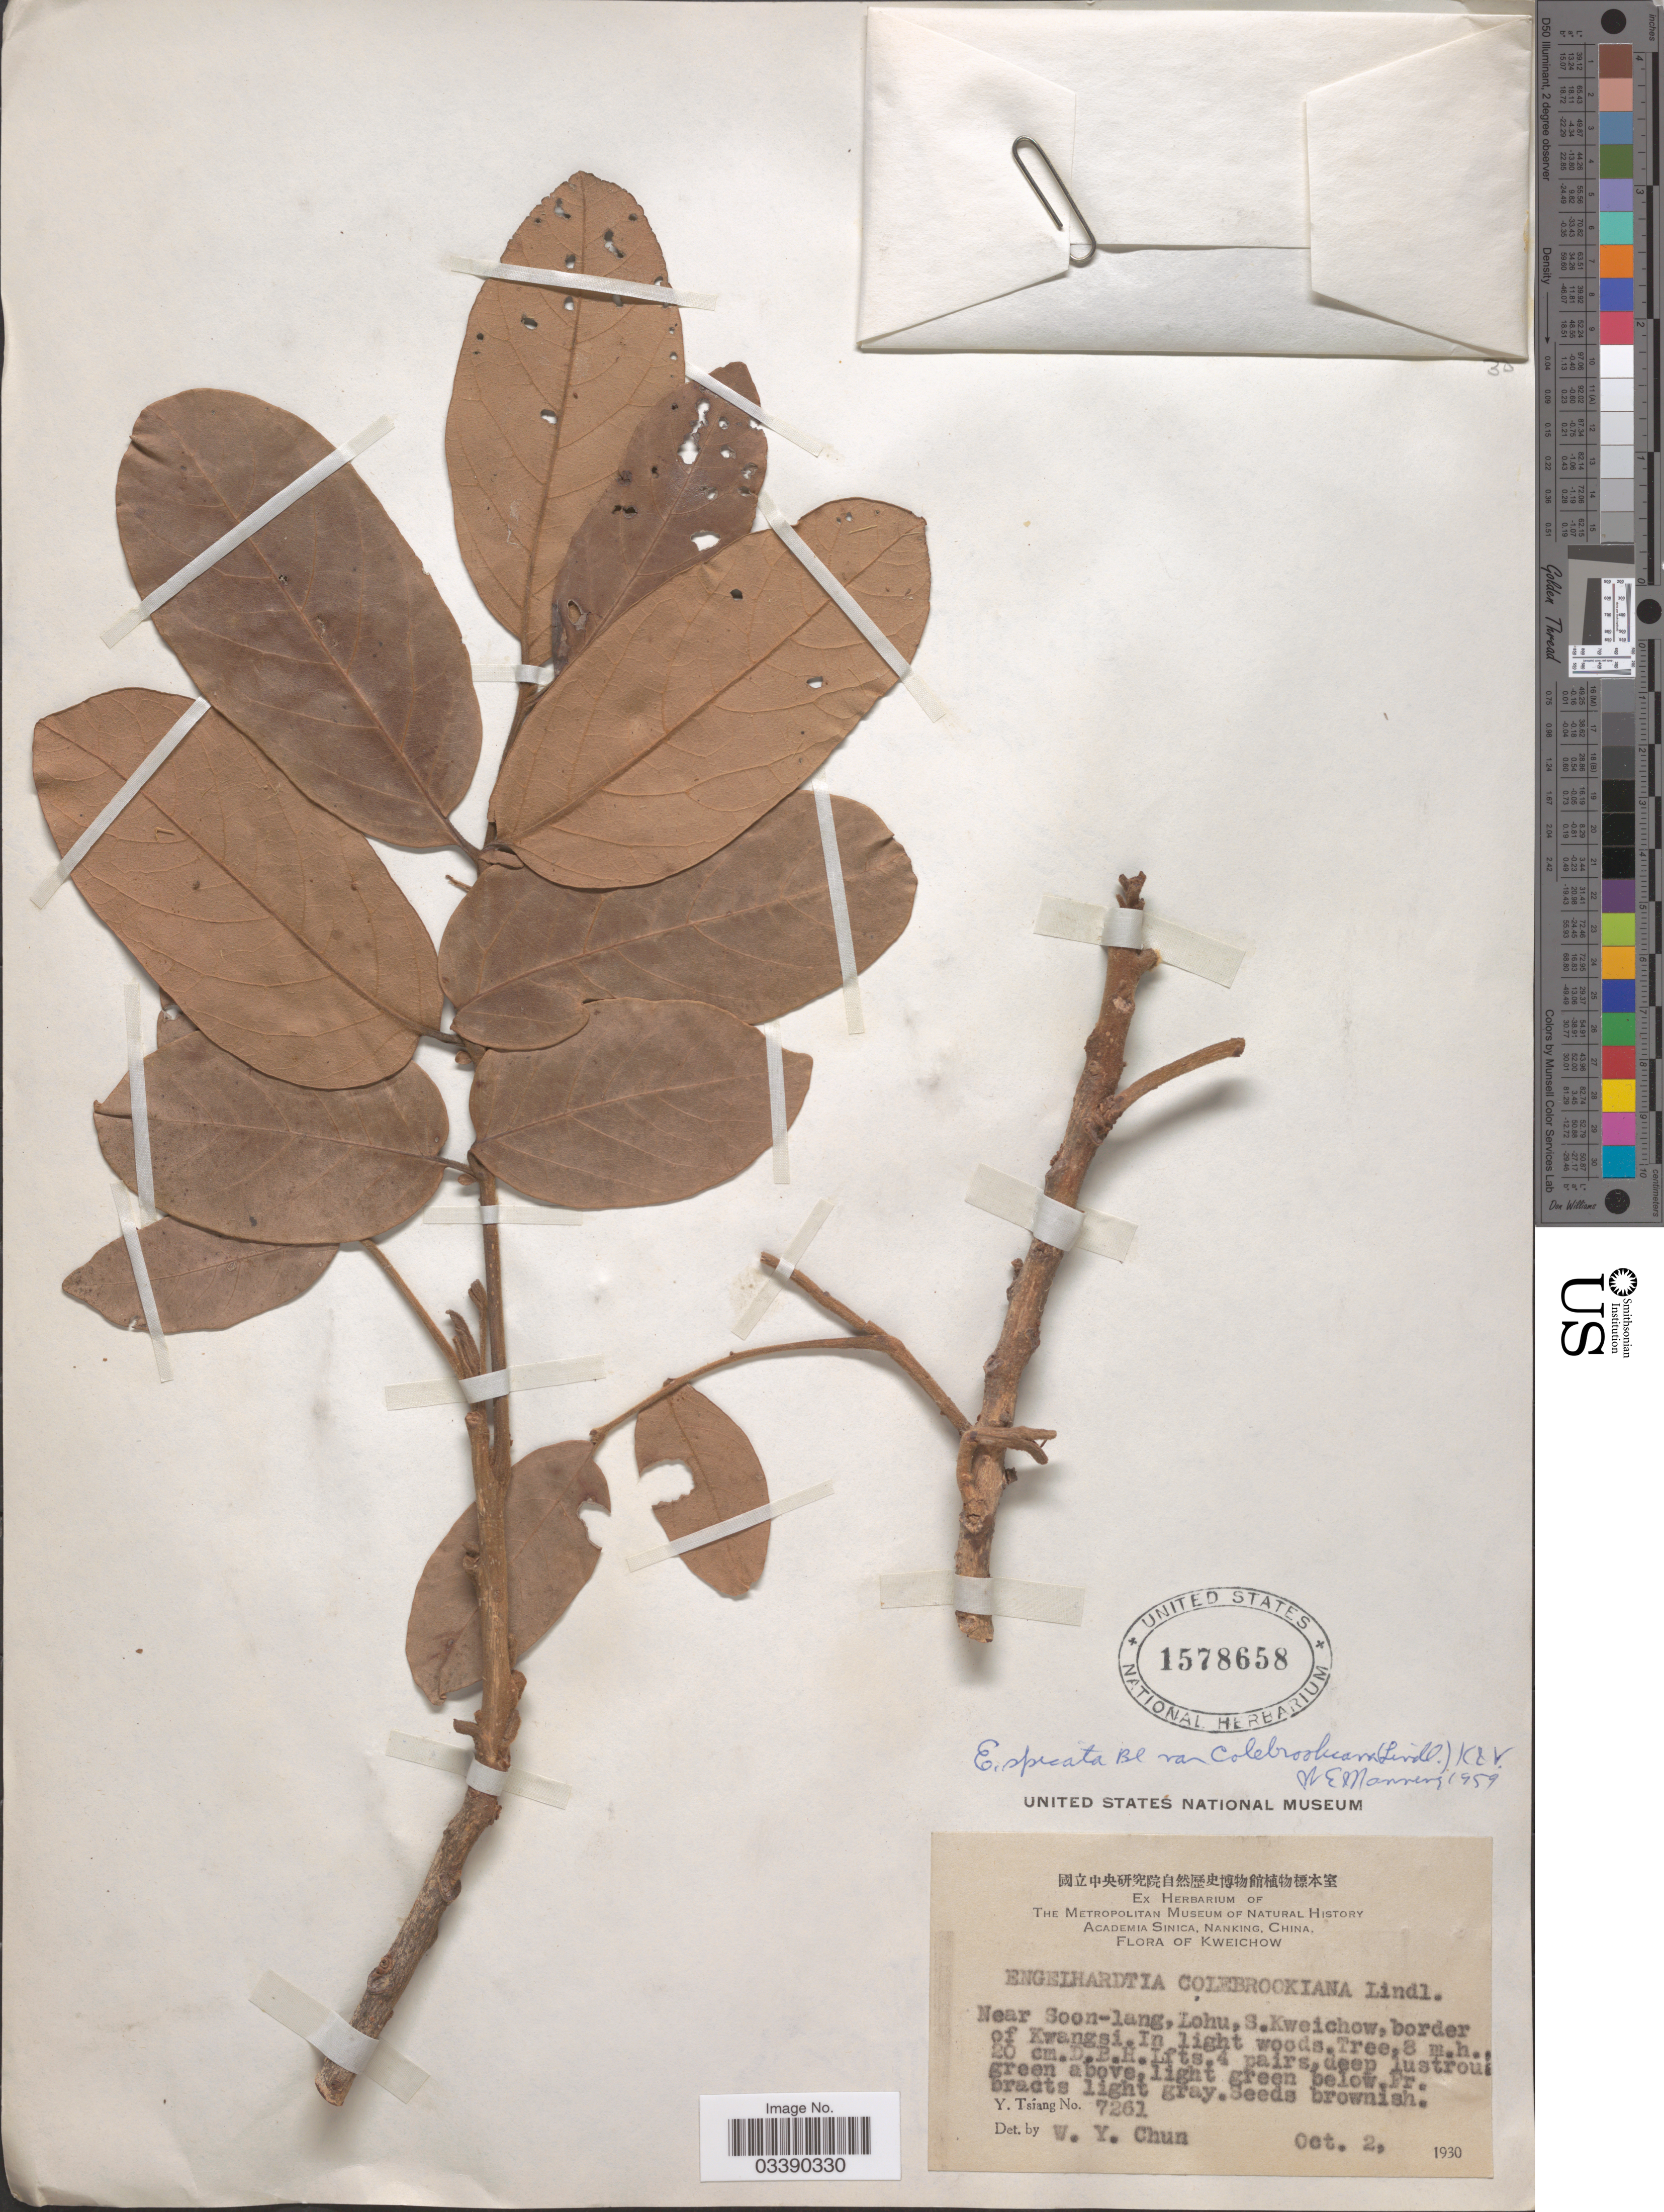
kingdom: Plantae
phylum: Tracheophyta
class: Magnoliopsida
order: Fagales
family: Juglandaceae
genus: Engelhardia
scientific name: Engelhardia spicata var. colebrookeana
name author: (Lindl.) Koord. & Valeton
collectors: Y. Tsiang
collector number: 7261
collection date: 1930-10-02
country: China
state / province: Guizhou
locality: Kweichow. Near Soon-lang, Lohu, S. Kweichow, border of Kwangsi.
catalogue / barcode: US 1578658